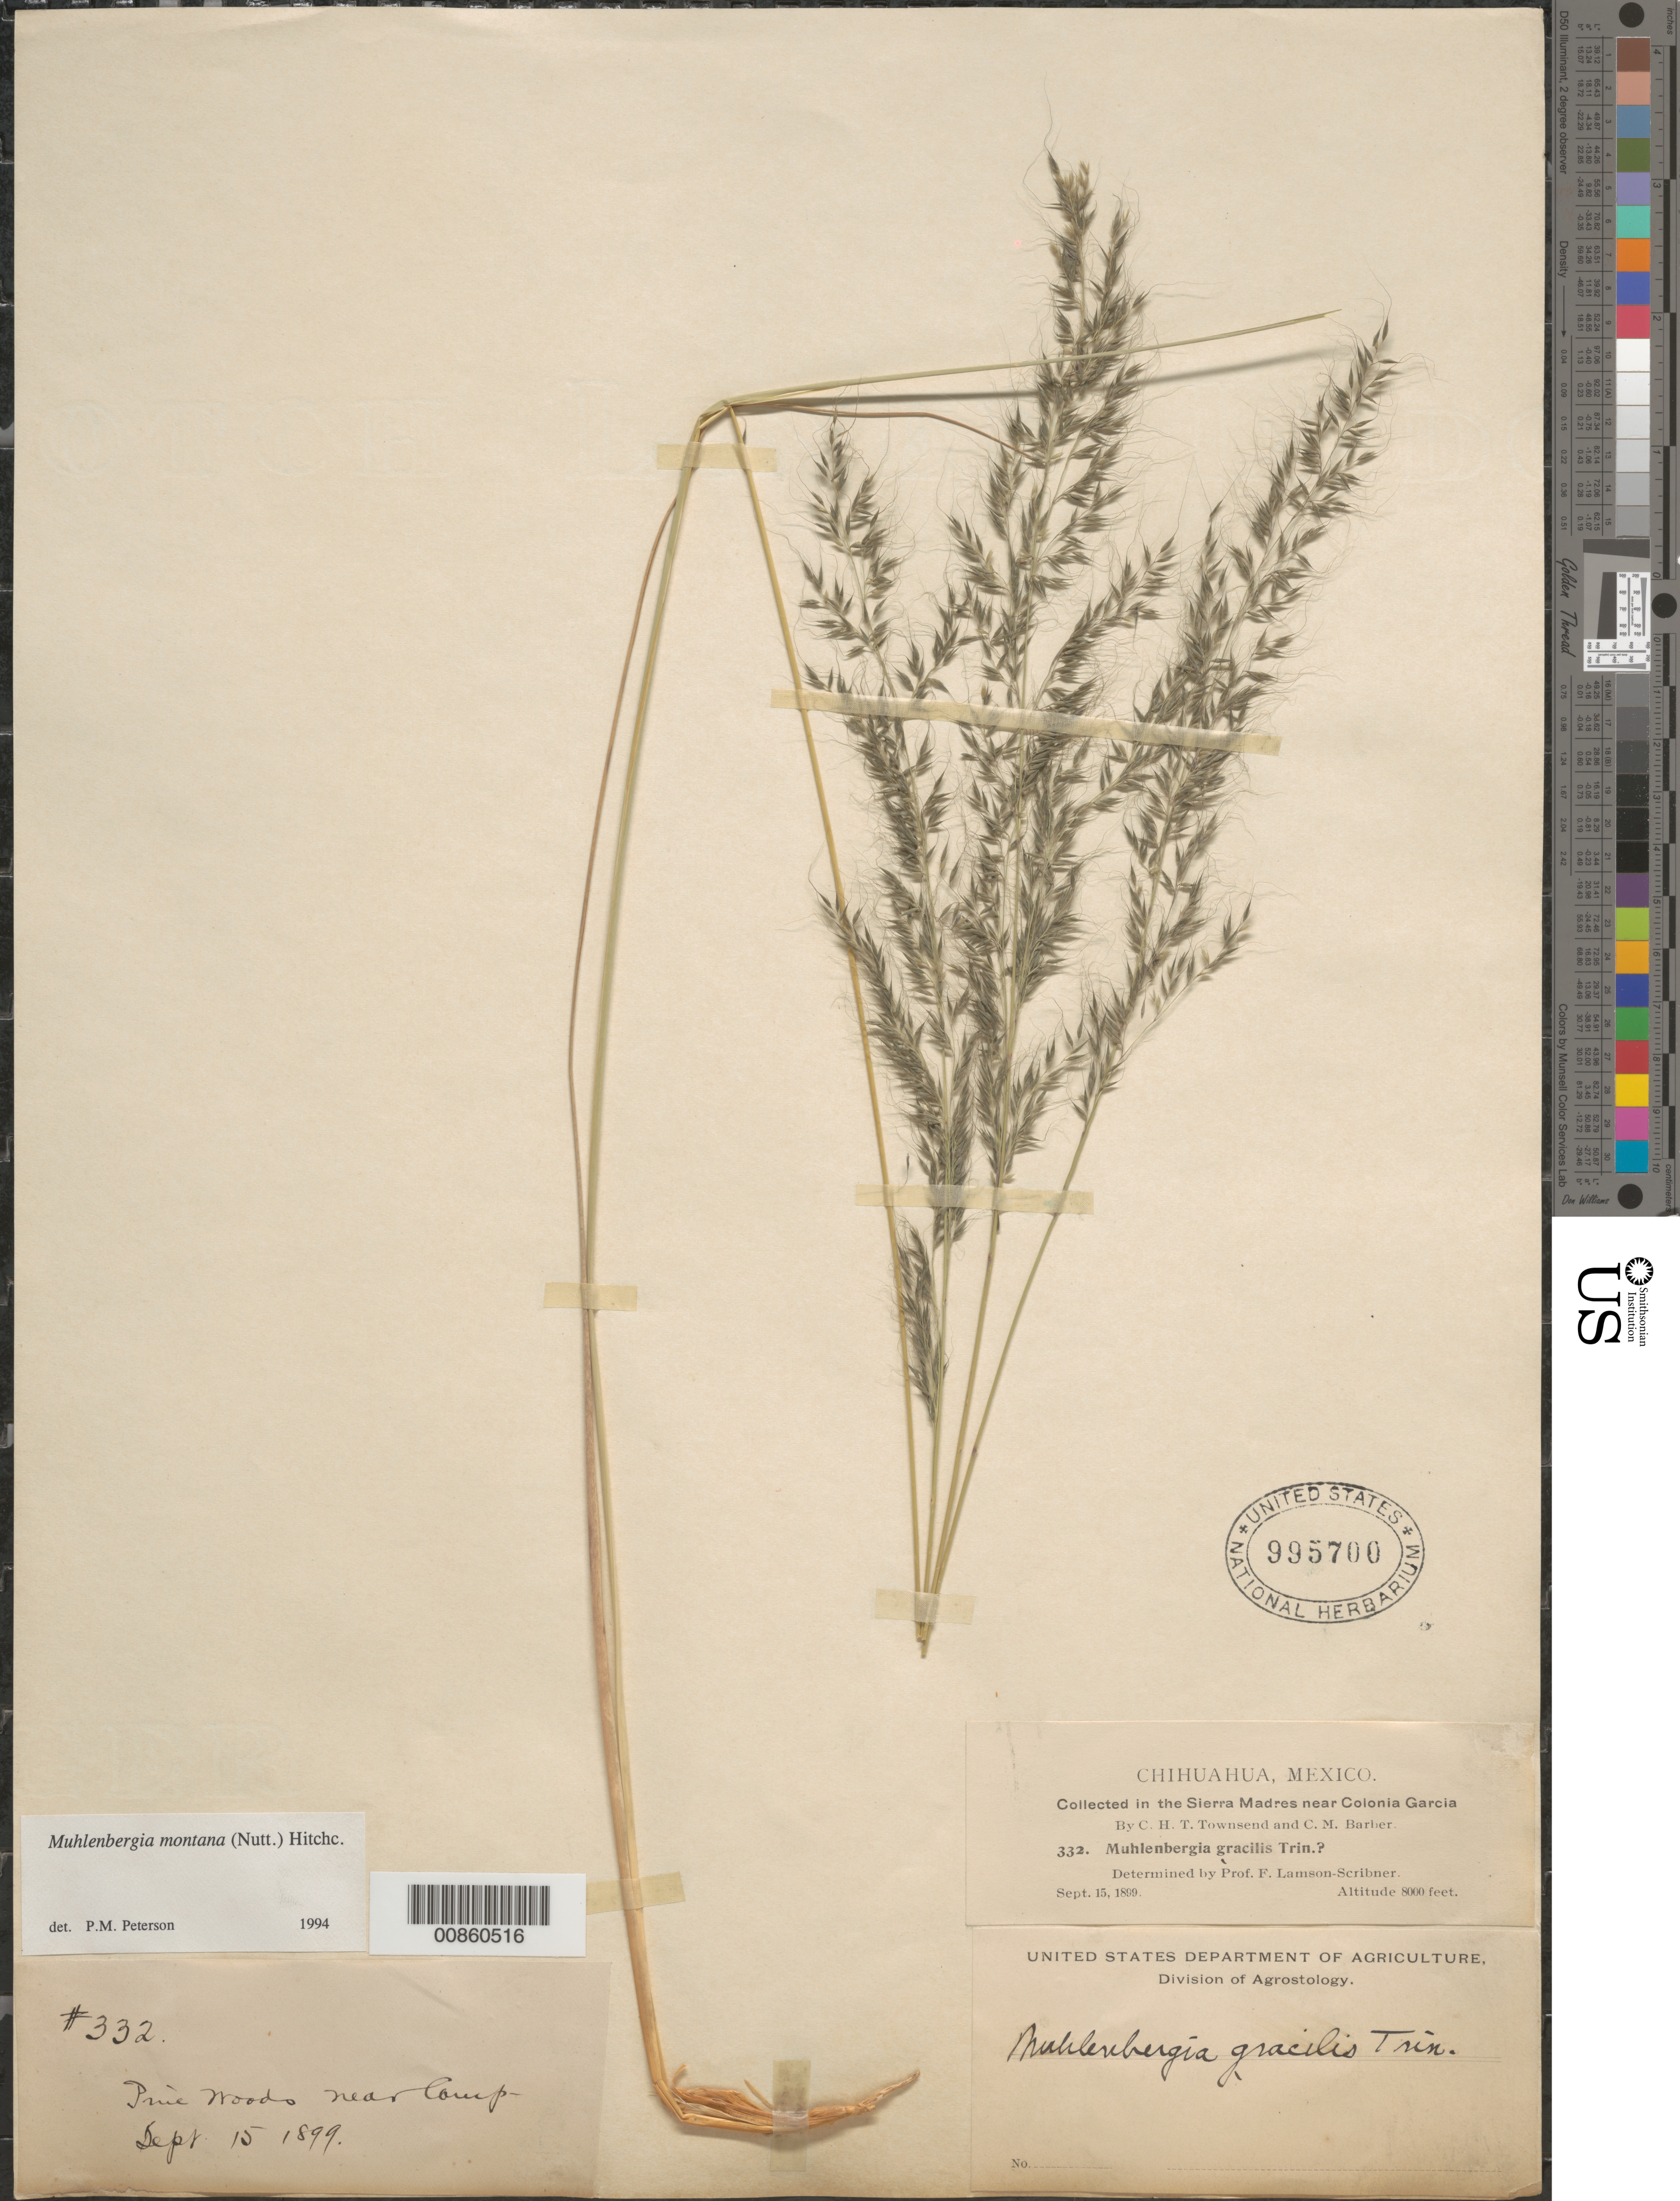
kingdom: Plantae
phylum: Tracheophyta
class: Liliopsida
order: Poales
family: Poaceae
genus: Muhlenbergia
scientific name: Muhlenbergia montana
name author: (Nutt.) Hitchc.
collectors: C. H. T. Townsend & C. Barber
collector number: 332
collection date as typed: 15 Sep 1899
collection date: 1899-09-15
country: Mexico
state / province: Chihuahua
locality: Sierra Madre near Colonia Garcia, Chih.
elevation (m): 2438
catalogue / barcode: US 995700